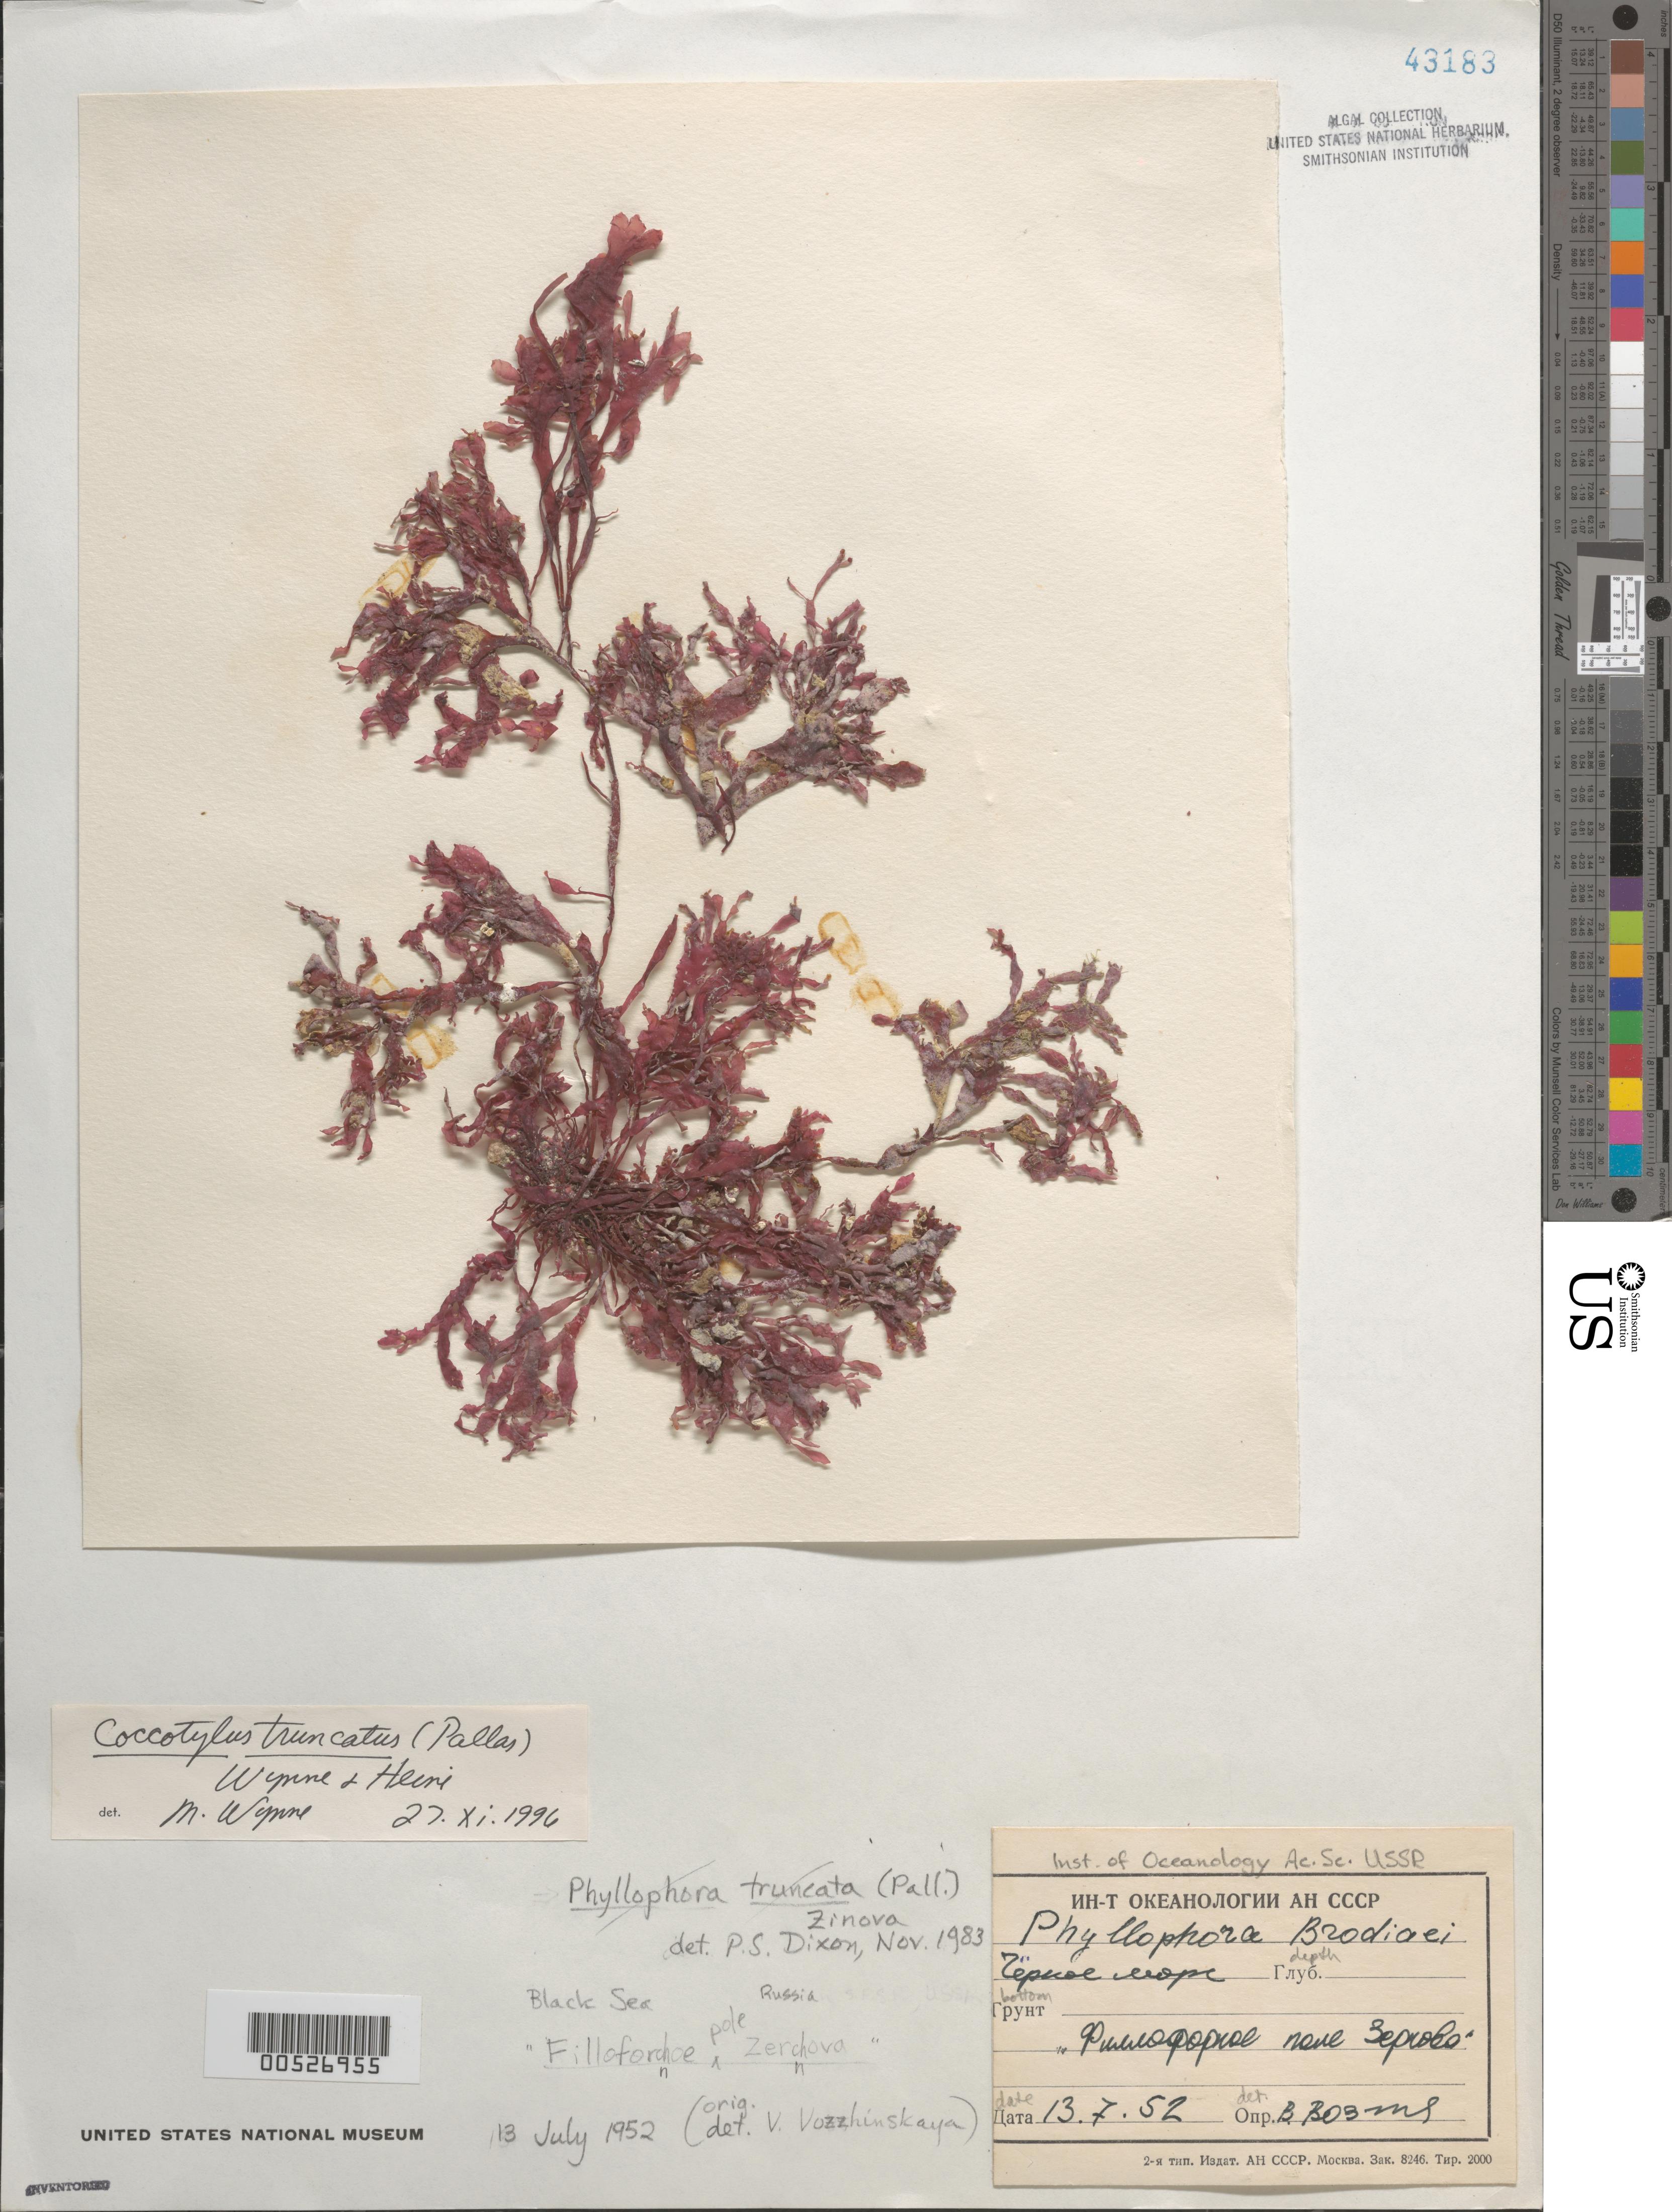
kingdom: Plantae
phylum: Rhodophyta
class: Florideophyceae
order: Gigartinales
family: Phyllophoraceae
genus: Coccotylus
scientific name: Coccotylus truncatus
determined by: Wynne, M. J.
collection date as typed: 13 Jul 1952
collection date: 1952-07-13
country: Russian Federation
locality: Black sea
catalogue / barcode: US 43183